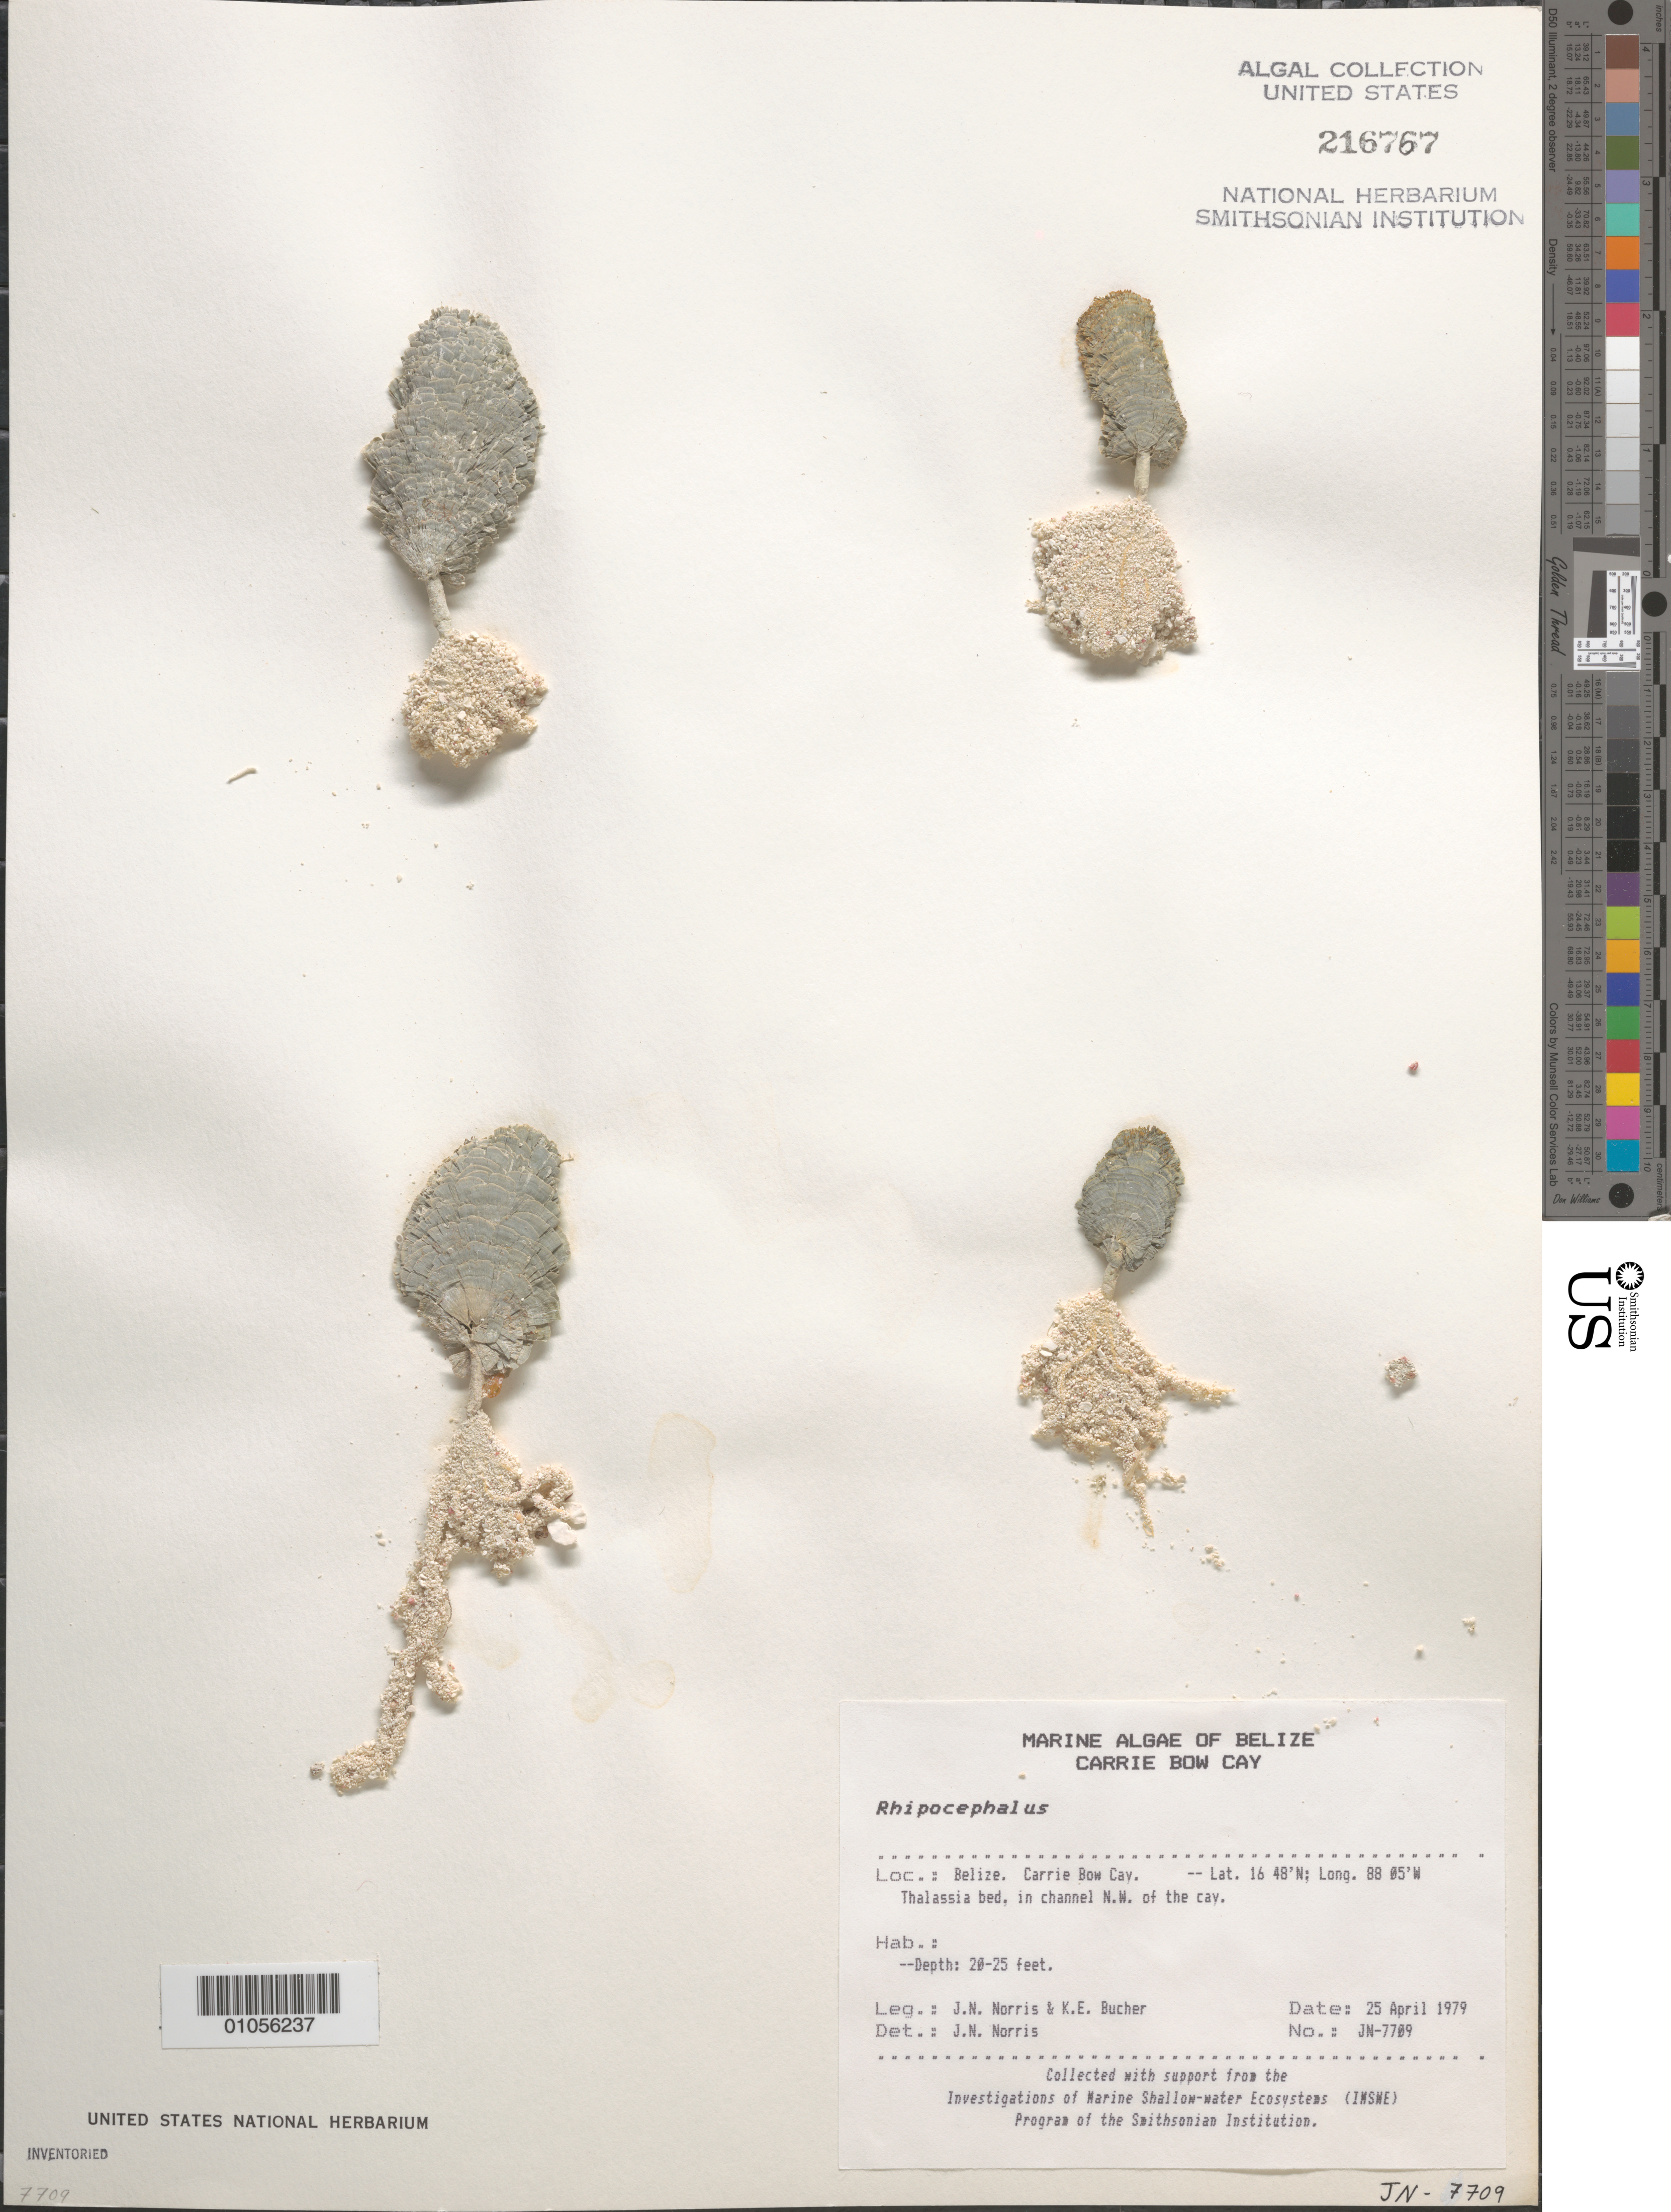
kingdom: Plantae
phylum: Chlorophyta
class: Ulvophyceae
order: Bryopsidales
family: Udoteaceae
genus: Rhipocephalus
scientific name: Rhipocephalus sp.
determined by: Norris, James N.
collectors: J. N. Norris & K. E. Bucher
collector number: JN-7709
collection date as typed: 25 Apr 1979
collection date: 1979-04-25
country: Belize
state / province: Stann Creek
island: Carrie Bow Cay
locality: Northwest of Carrie Bow Cay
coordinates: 16 48'N, 88 05'W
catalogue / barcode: US 216767